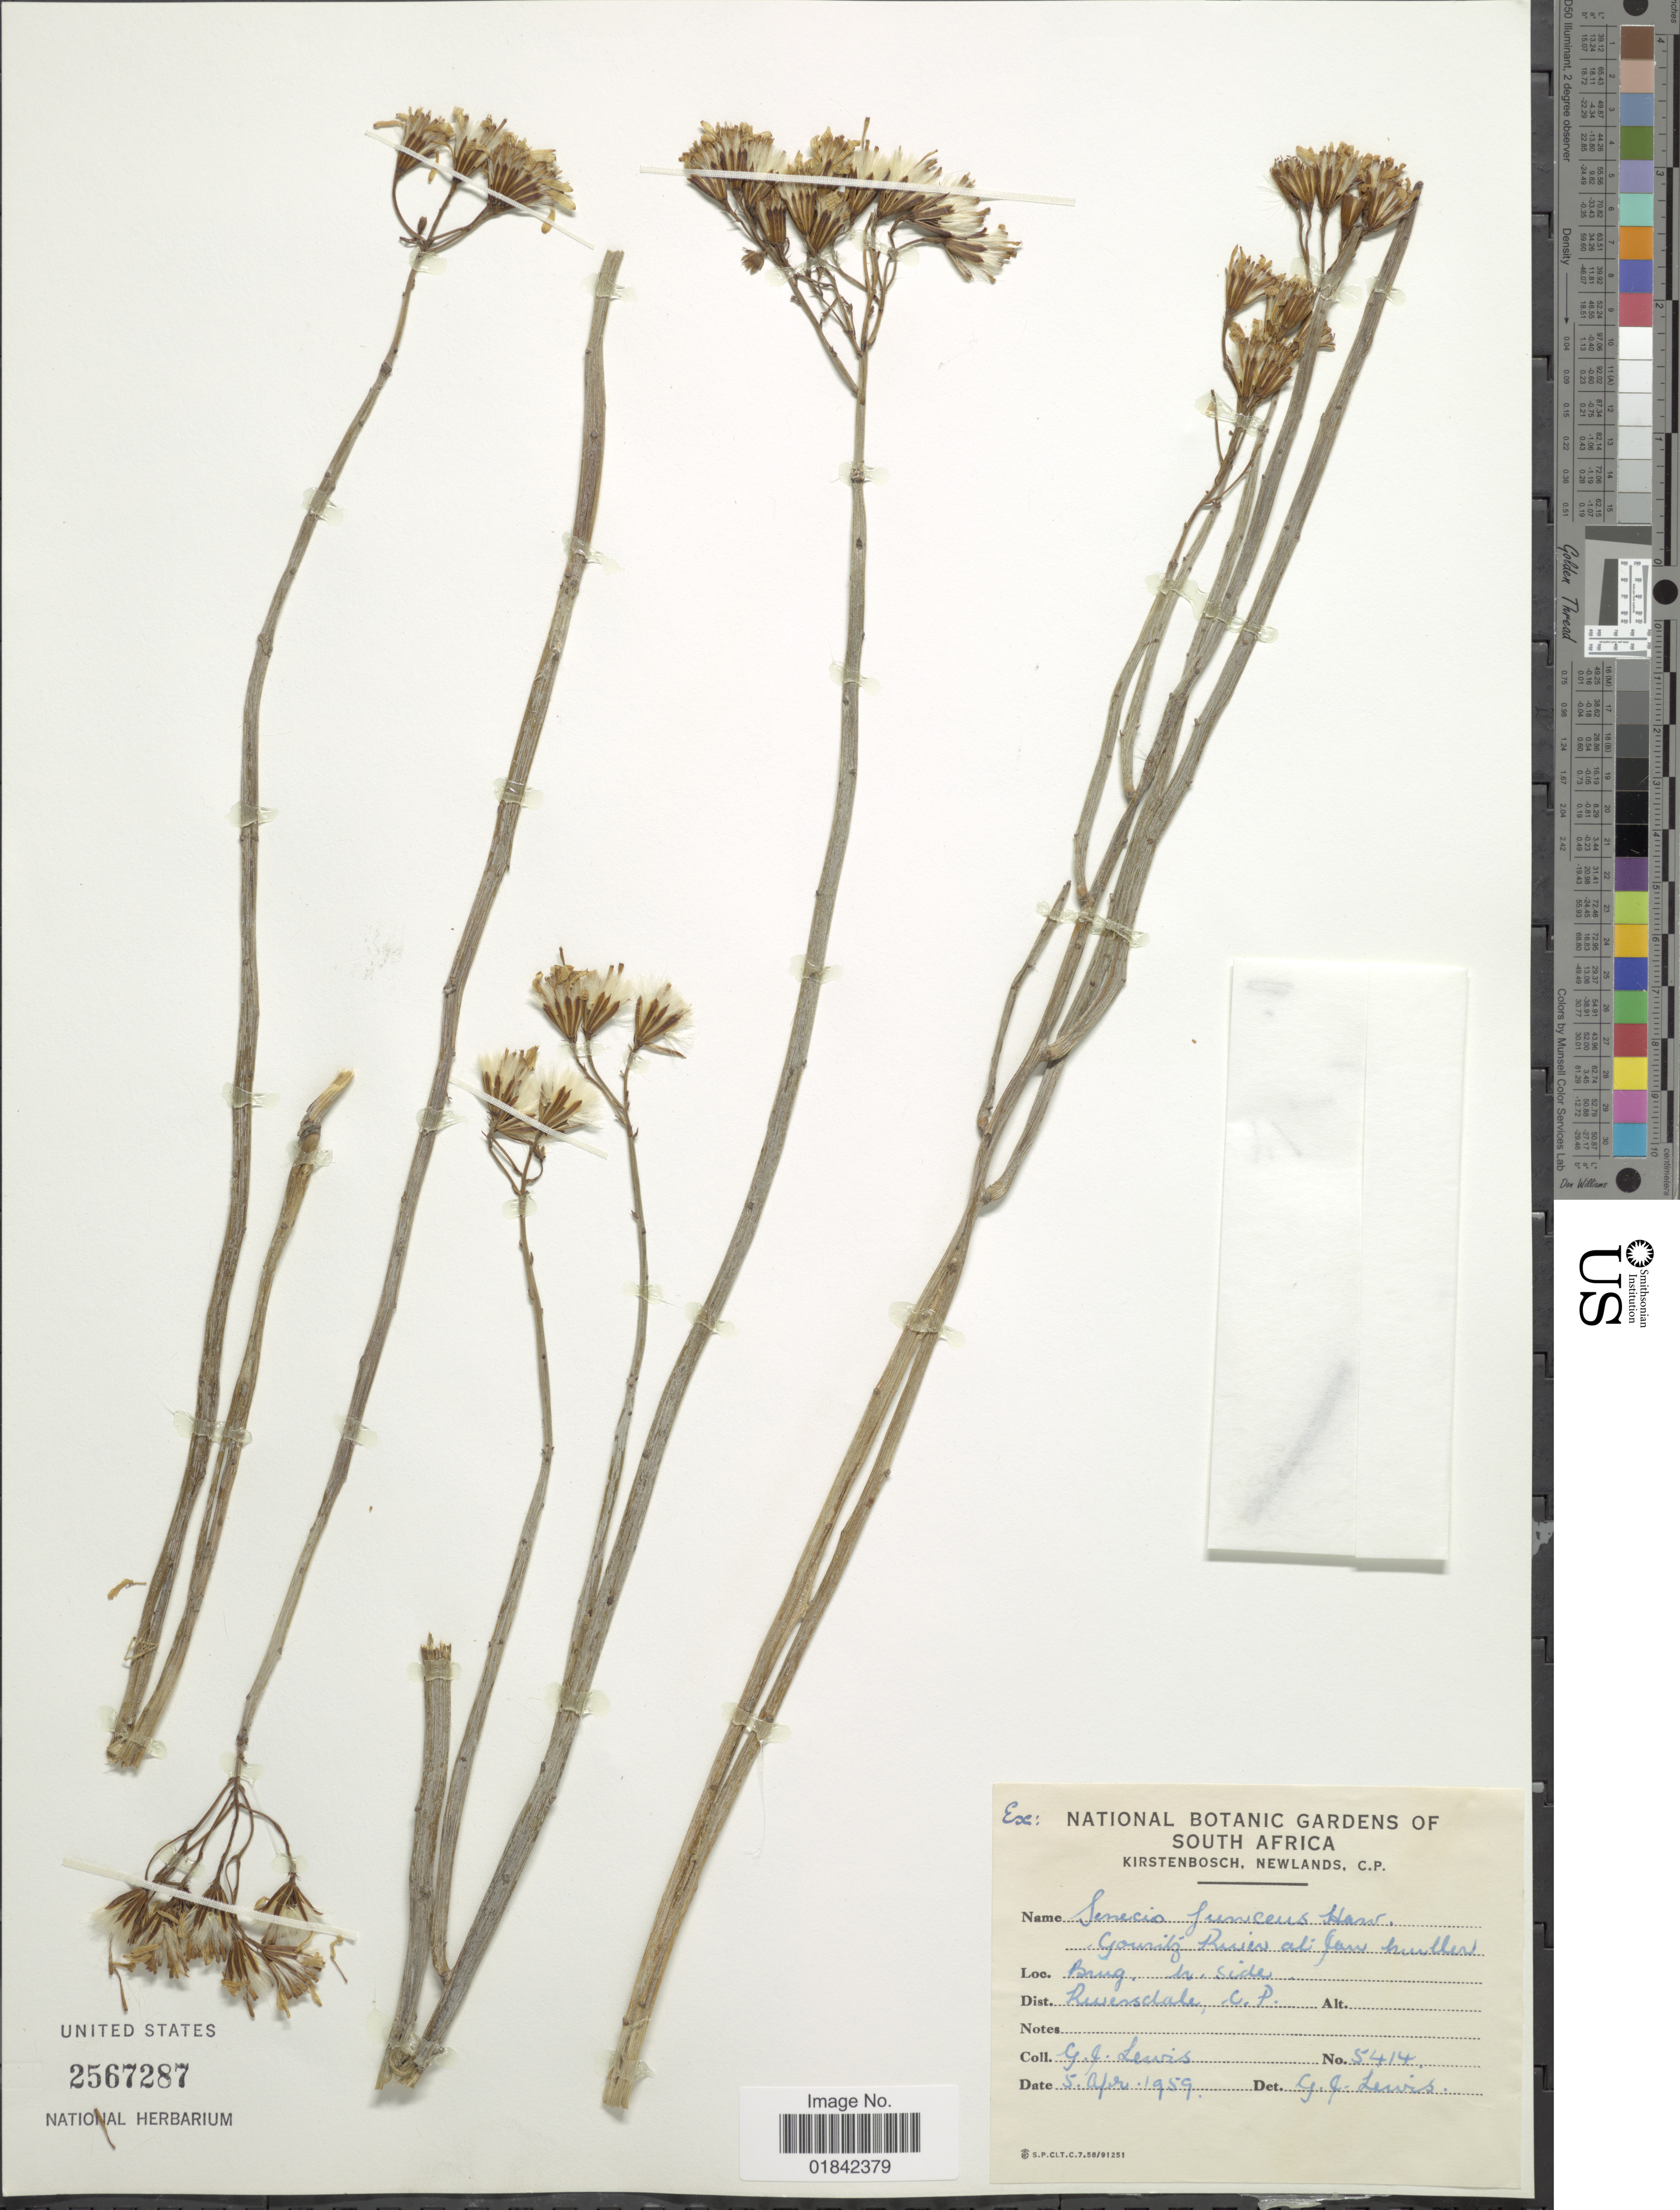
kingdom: Plantae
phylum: Tracheophyta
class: Magnoliopsida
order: Asterales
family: Asteraceae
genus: Senecio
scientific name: Senecio junceus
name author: (Less.) Harv.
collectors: G. J. Lewis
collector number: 5414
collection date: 1959-04-05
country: South Africa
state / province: Western Cape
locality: Brug, W. side, Riversdale. C. P.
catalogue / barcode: US 2567287